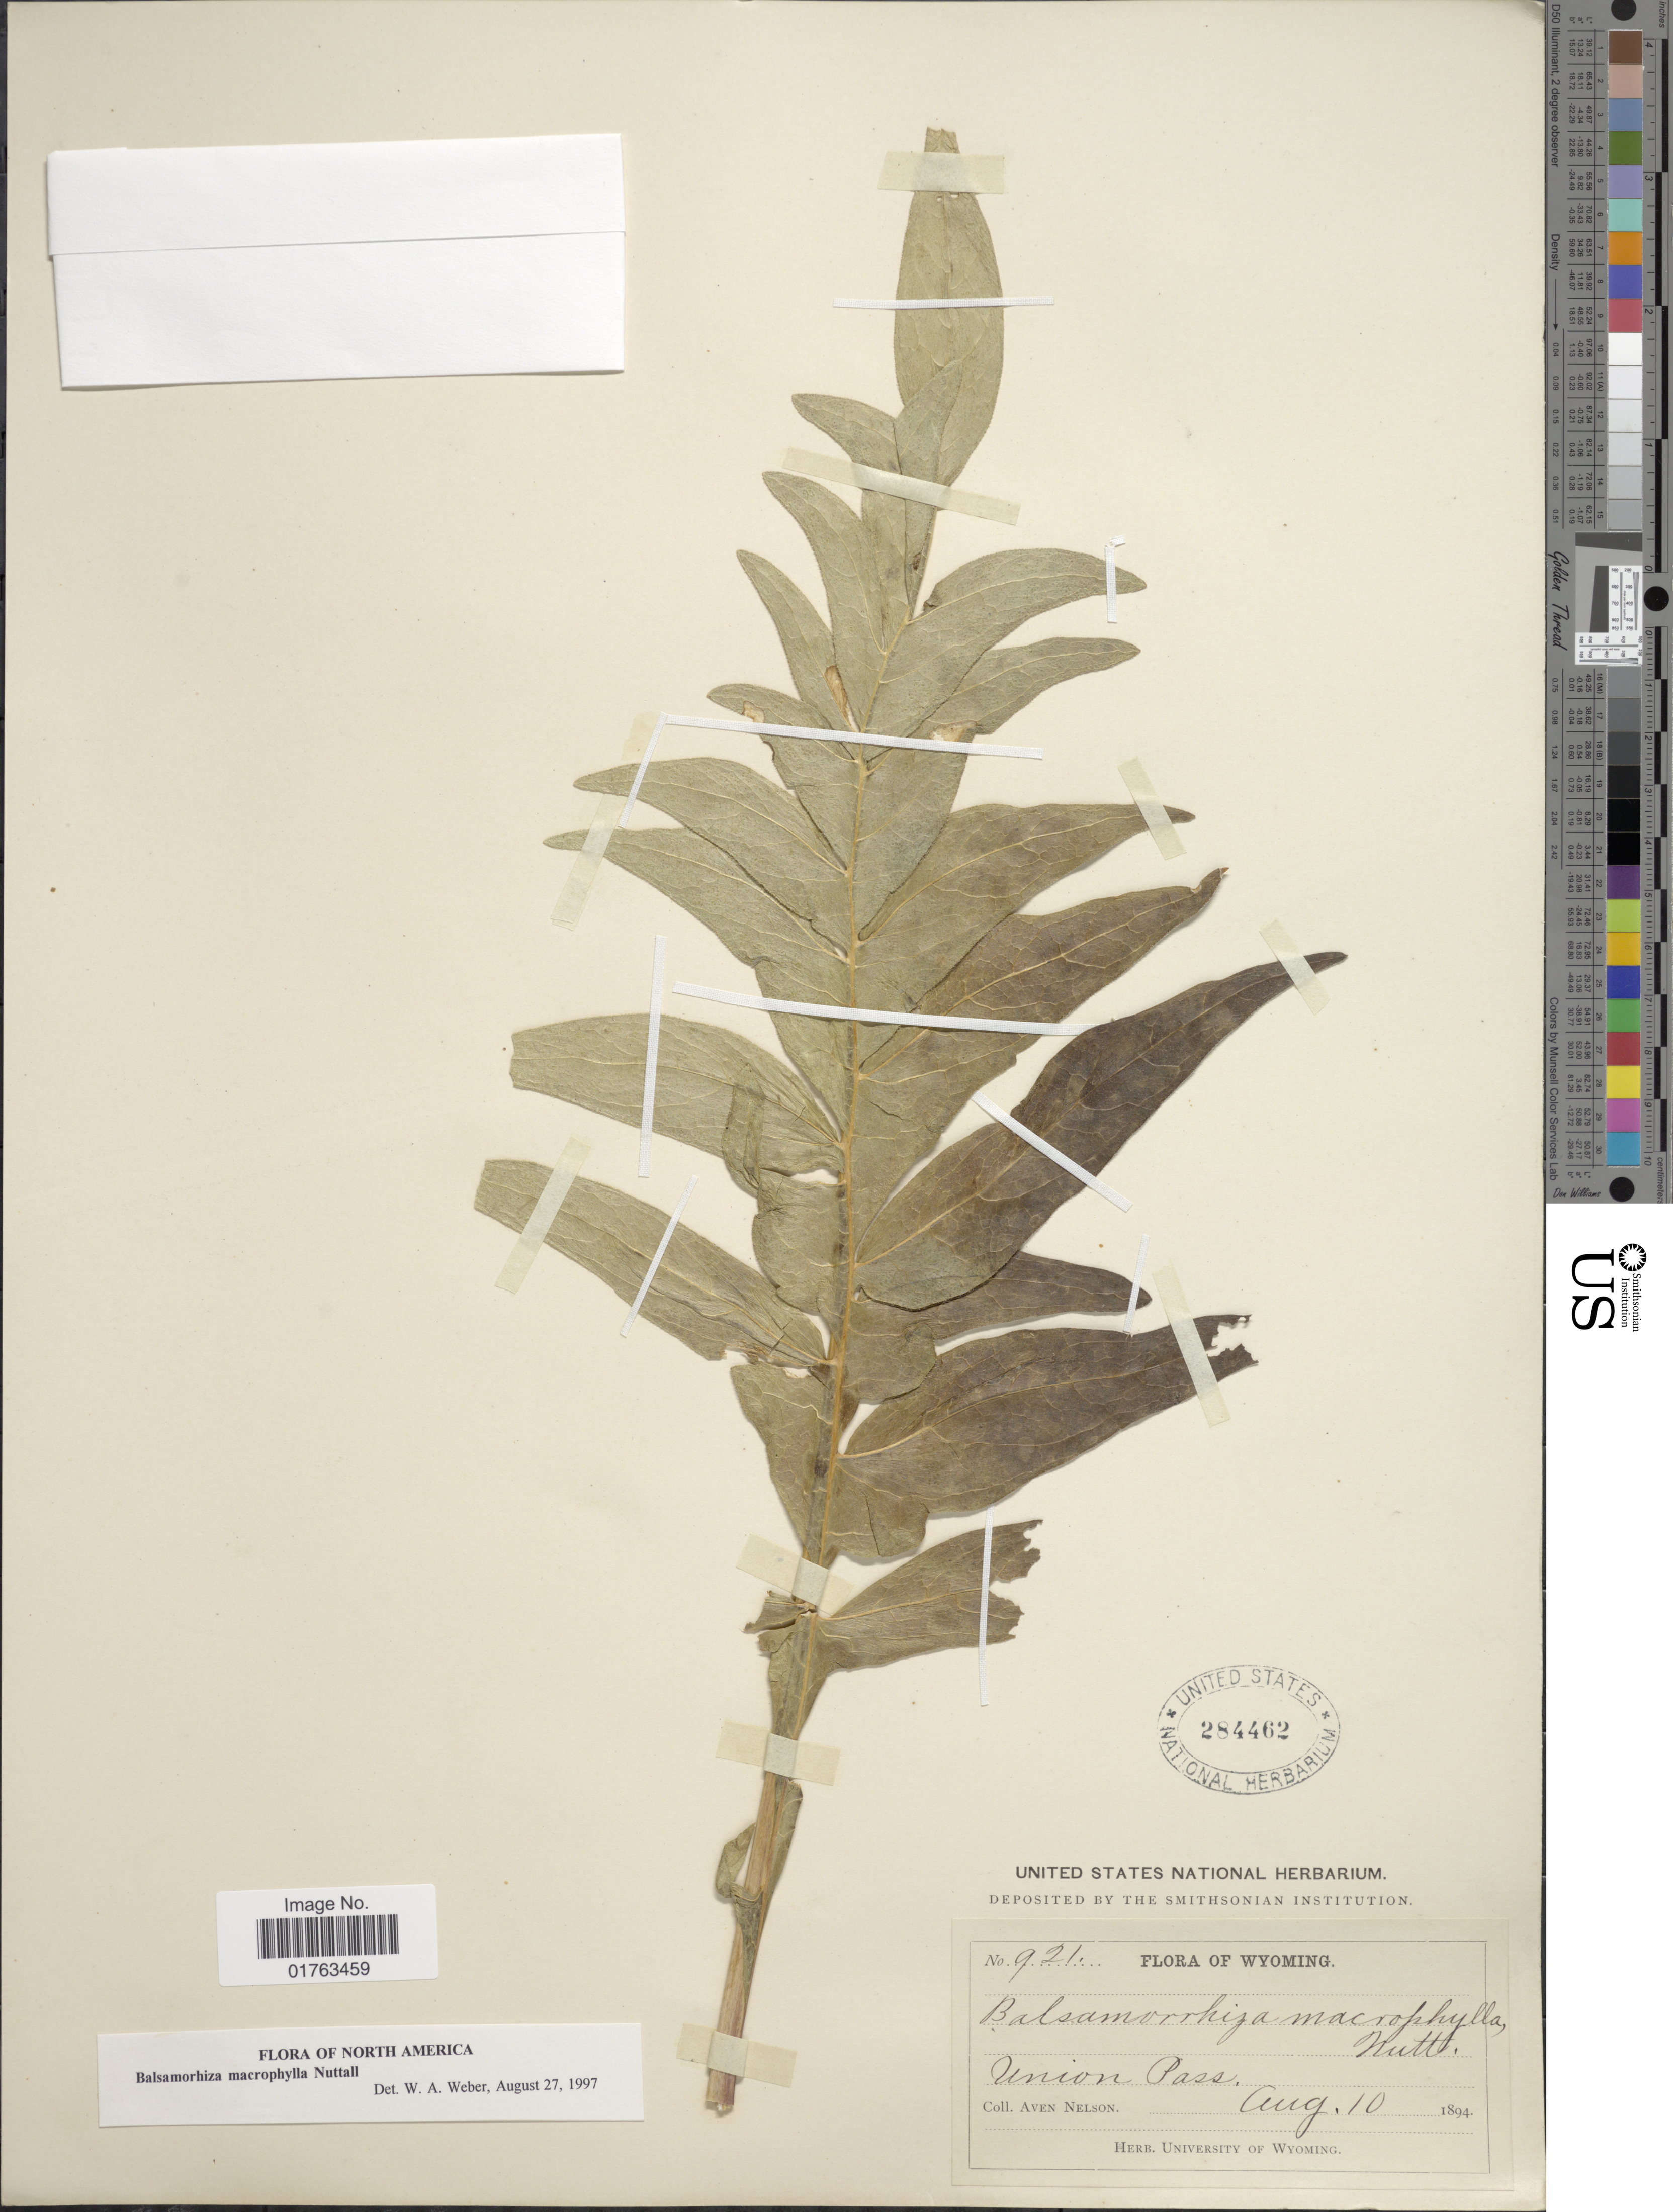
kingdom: Plantae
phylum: Tracheophyta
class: Magnoliopsida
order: Asterales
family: Asteraceae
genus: Balsamorhiza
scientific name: Balsamorhiza macrophylla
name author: Nutt.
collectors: A. Nelson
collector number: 921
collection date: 1894-08-10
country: United States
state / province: Wyoming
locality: Union Pass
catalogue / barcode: US 284462